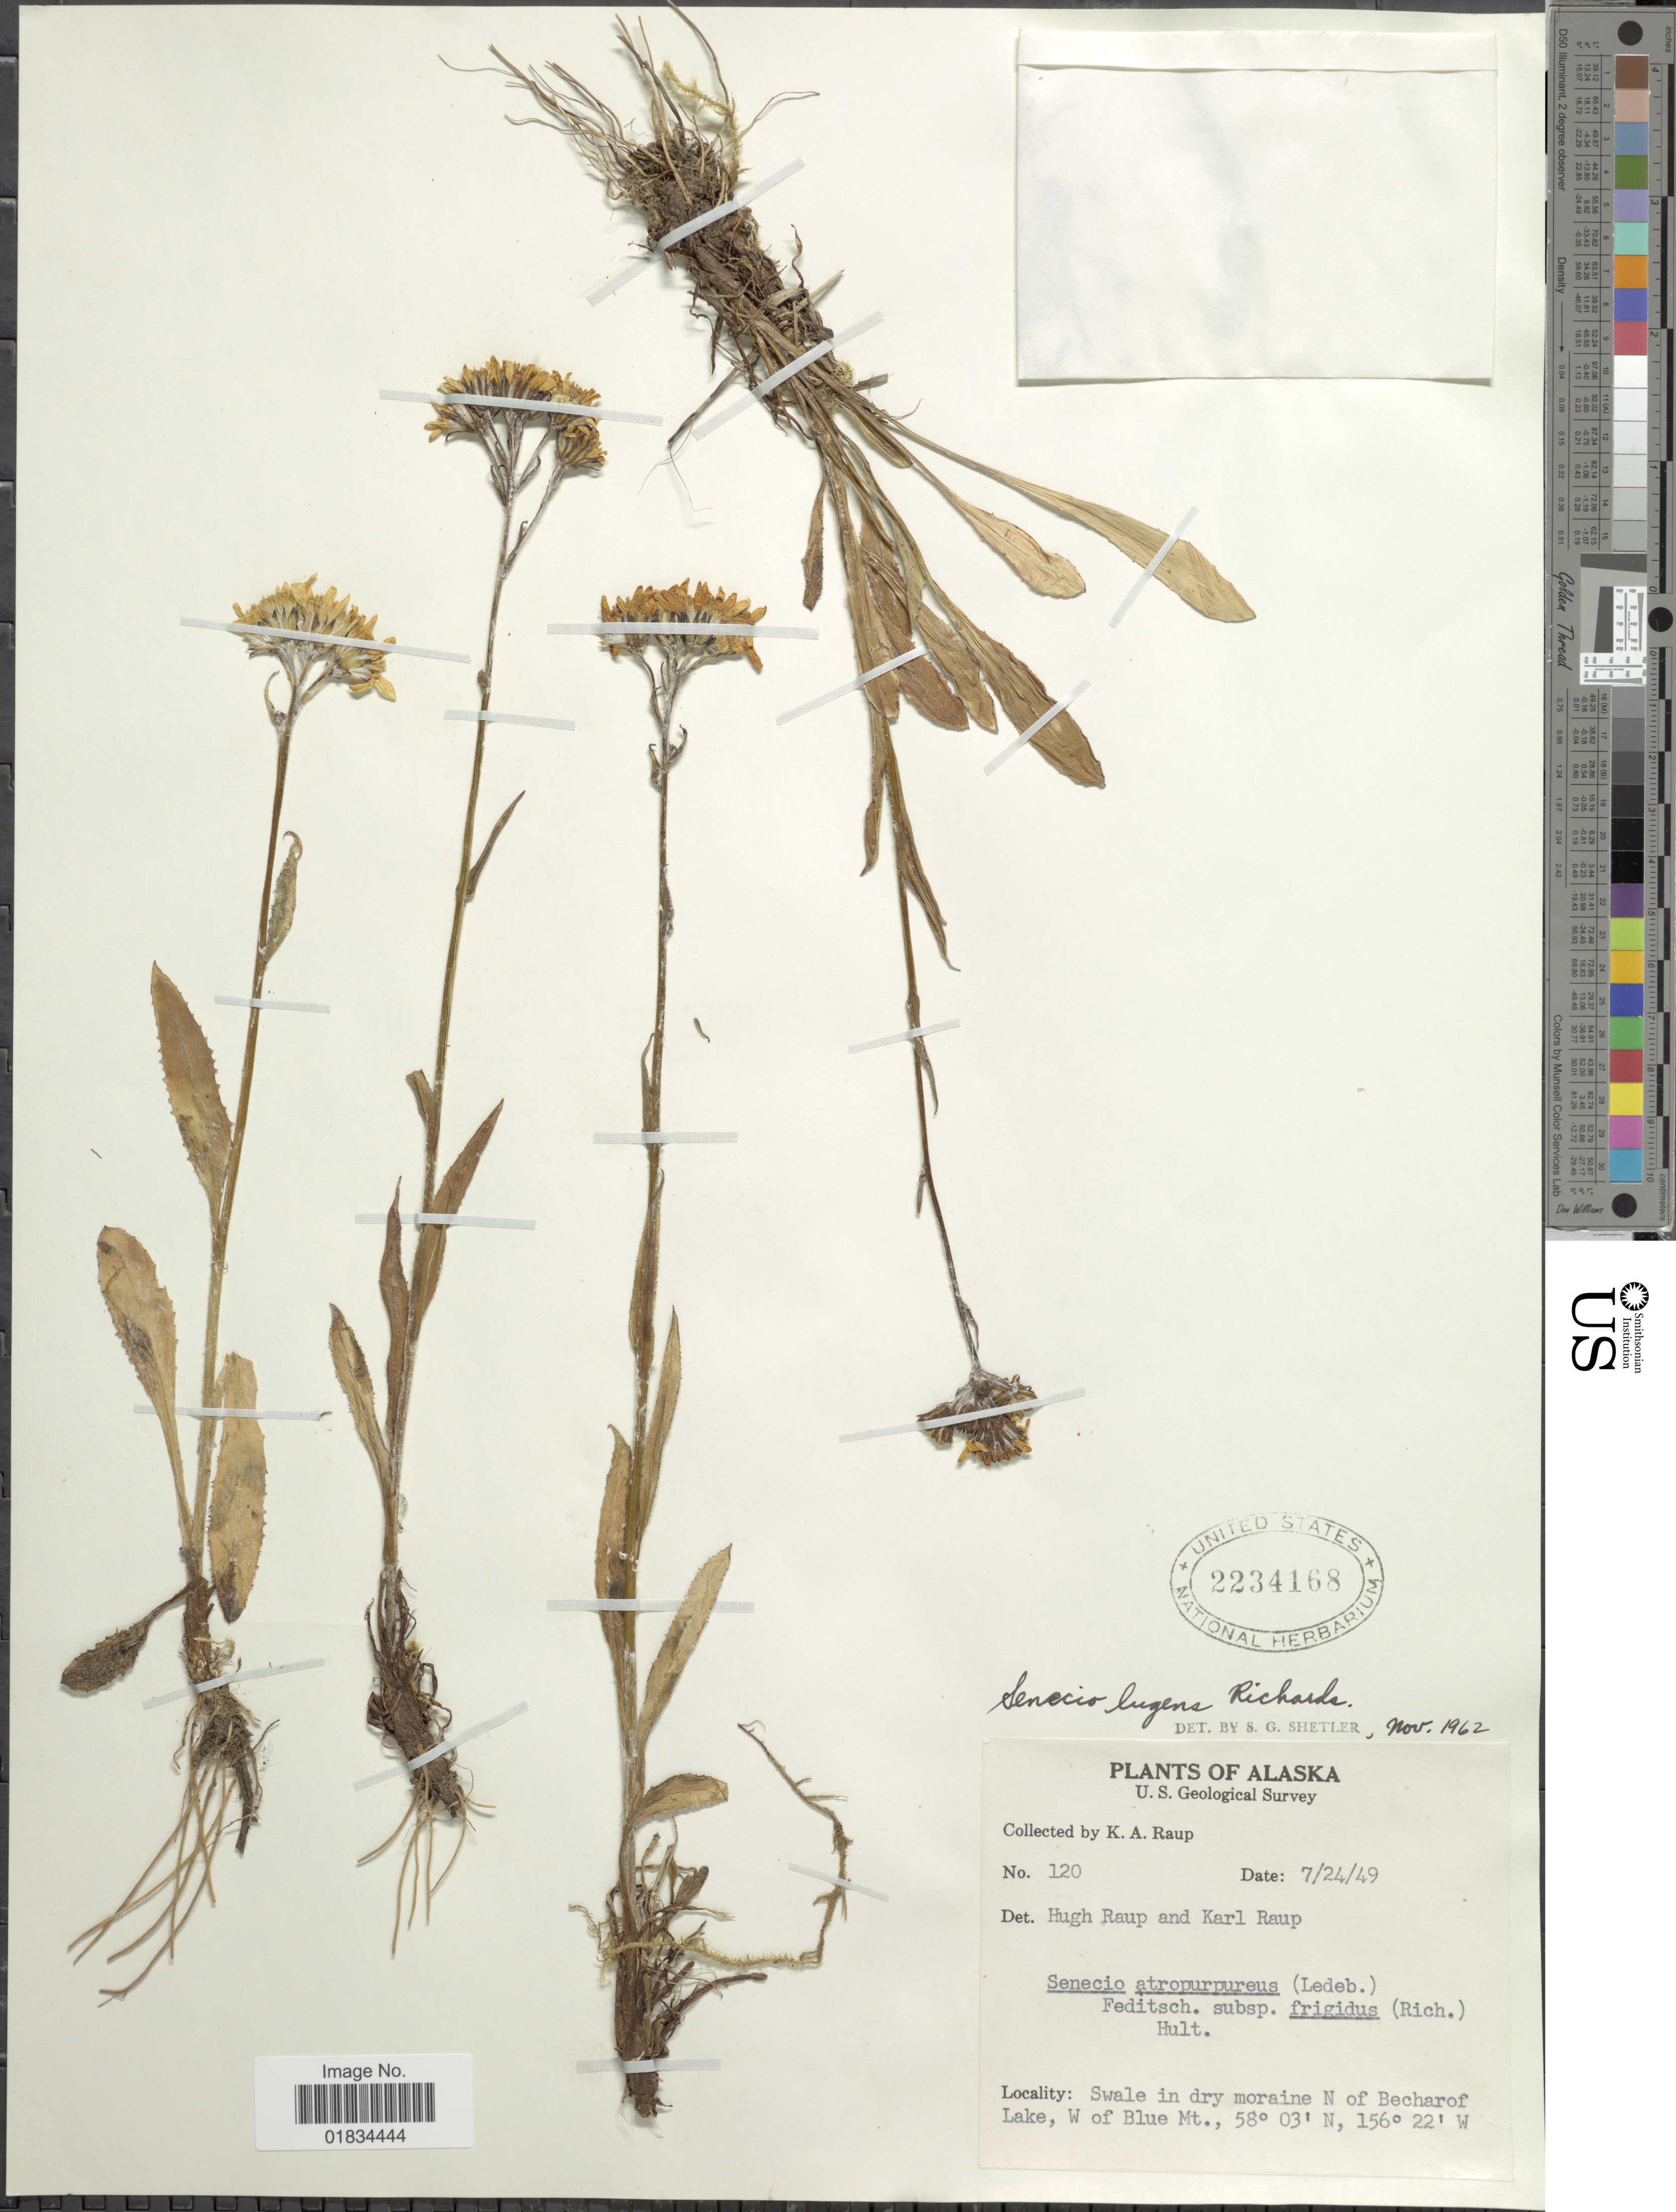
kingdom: Plantae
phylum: Tracheophyta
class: Magnoliopsida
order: Asterales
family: Asteraceae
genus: Senecio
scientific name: Senecio lugens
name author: Richardson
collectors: K. Raup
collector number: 120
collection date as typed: Transcribed d/m/y: 24/7/49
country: United States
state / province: Alaska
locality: N of Becharof Lake, W of Blue Mt.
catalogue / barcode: US 2234168